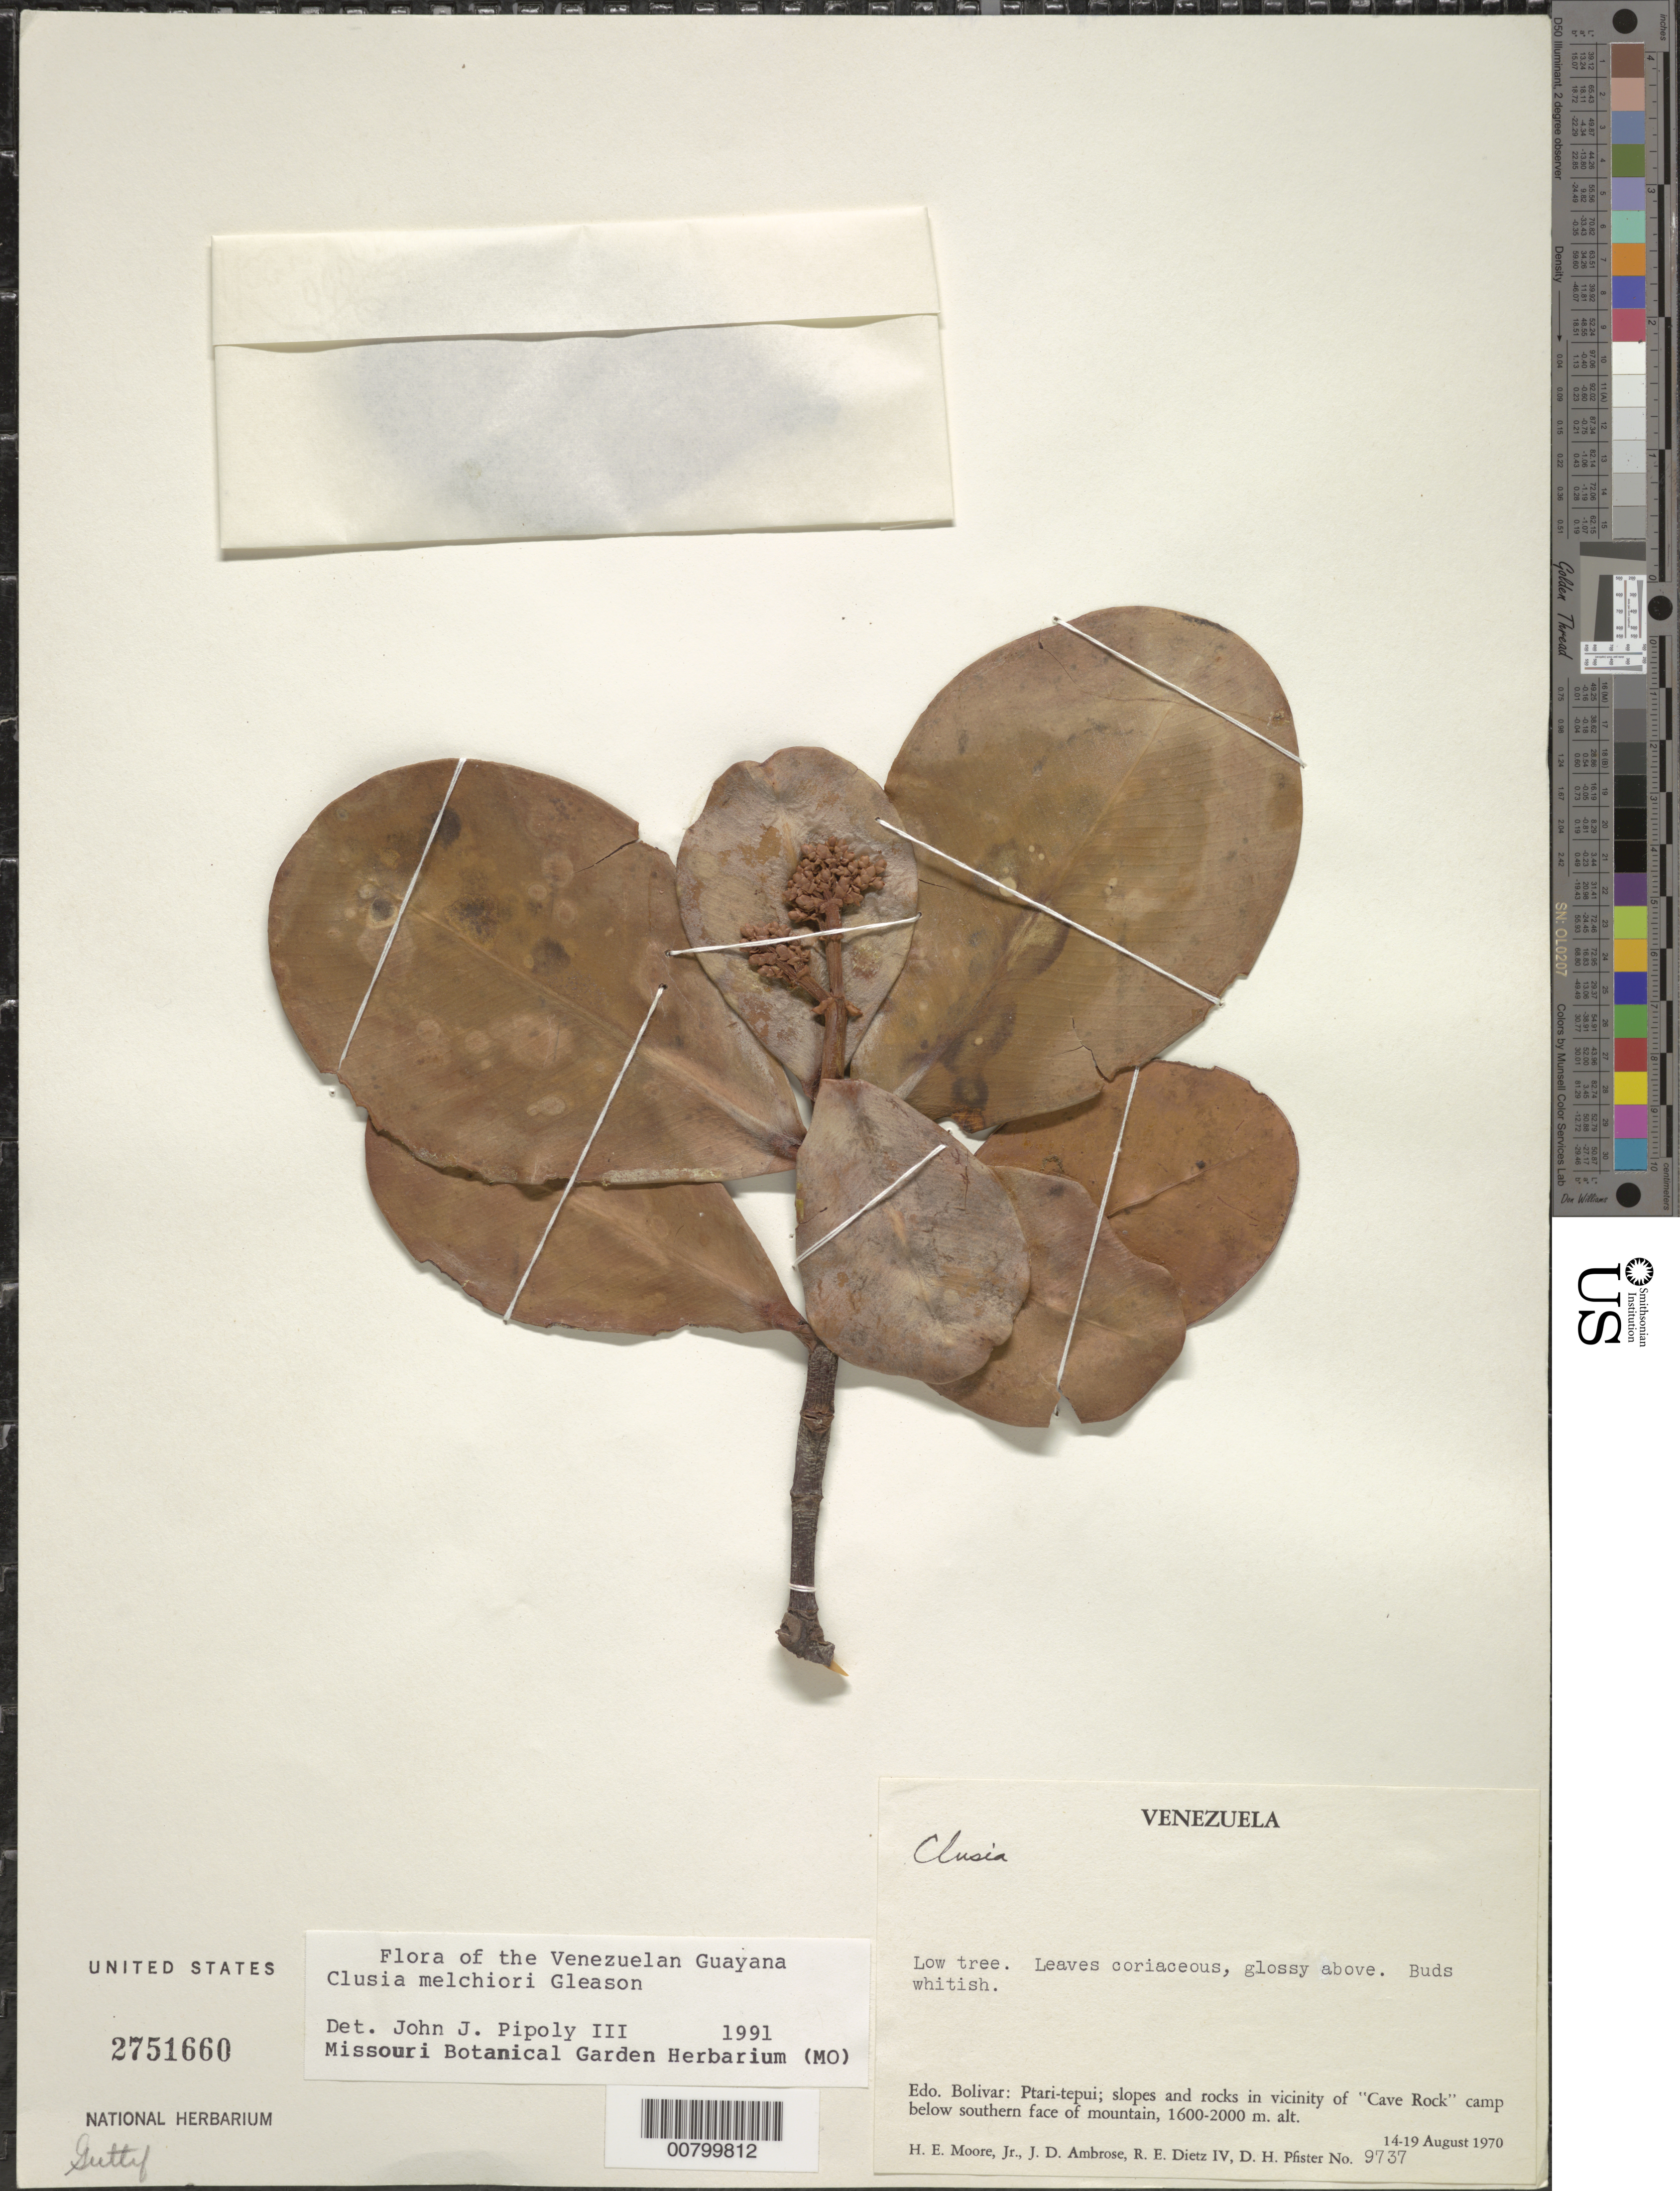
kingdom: Plantae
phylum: Tracheophyta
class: Magnoliopsida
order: Malpighiales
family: Clusiaceae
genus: Clusia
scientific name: Clusia melchiori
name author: Gleason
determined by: Pipoly, J. J., III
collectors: H. E. Moore, J. D. Ambrose, R. Dietz & D. H. Pfister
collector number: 9737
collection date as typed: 14-Aug-70 to 19-Aug-70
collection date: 1970-08-14/1970-08-19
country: Venezuela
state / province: Bolívar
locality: Ptari-tepuí, vicinity of "Cave Rock" camp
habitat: Slopes and rocks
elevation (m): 1600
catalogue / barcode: US 2751660